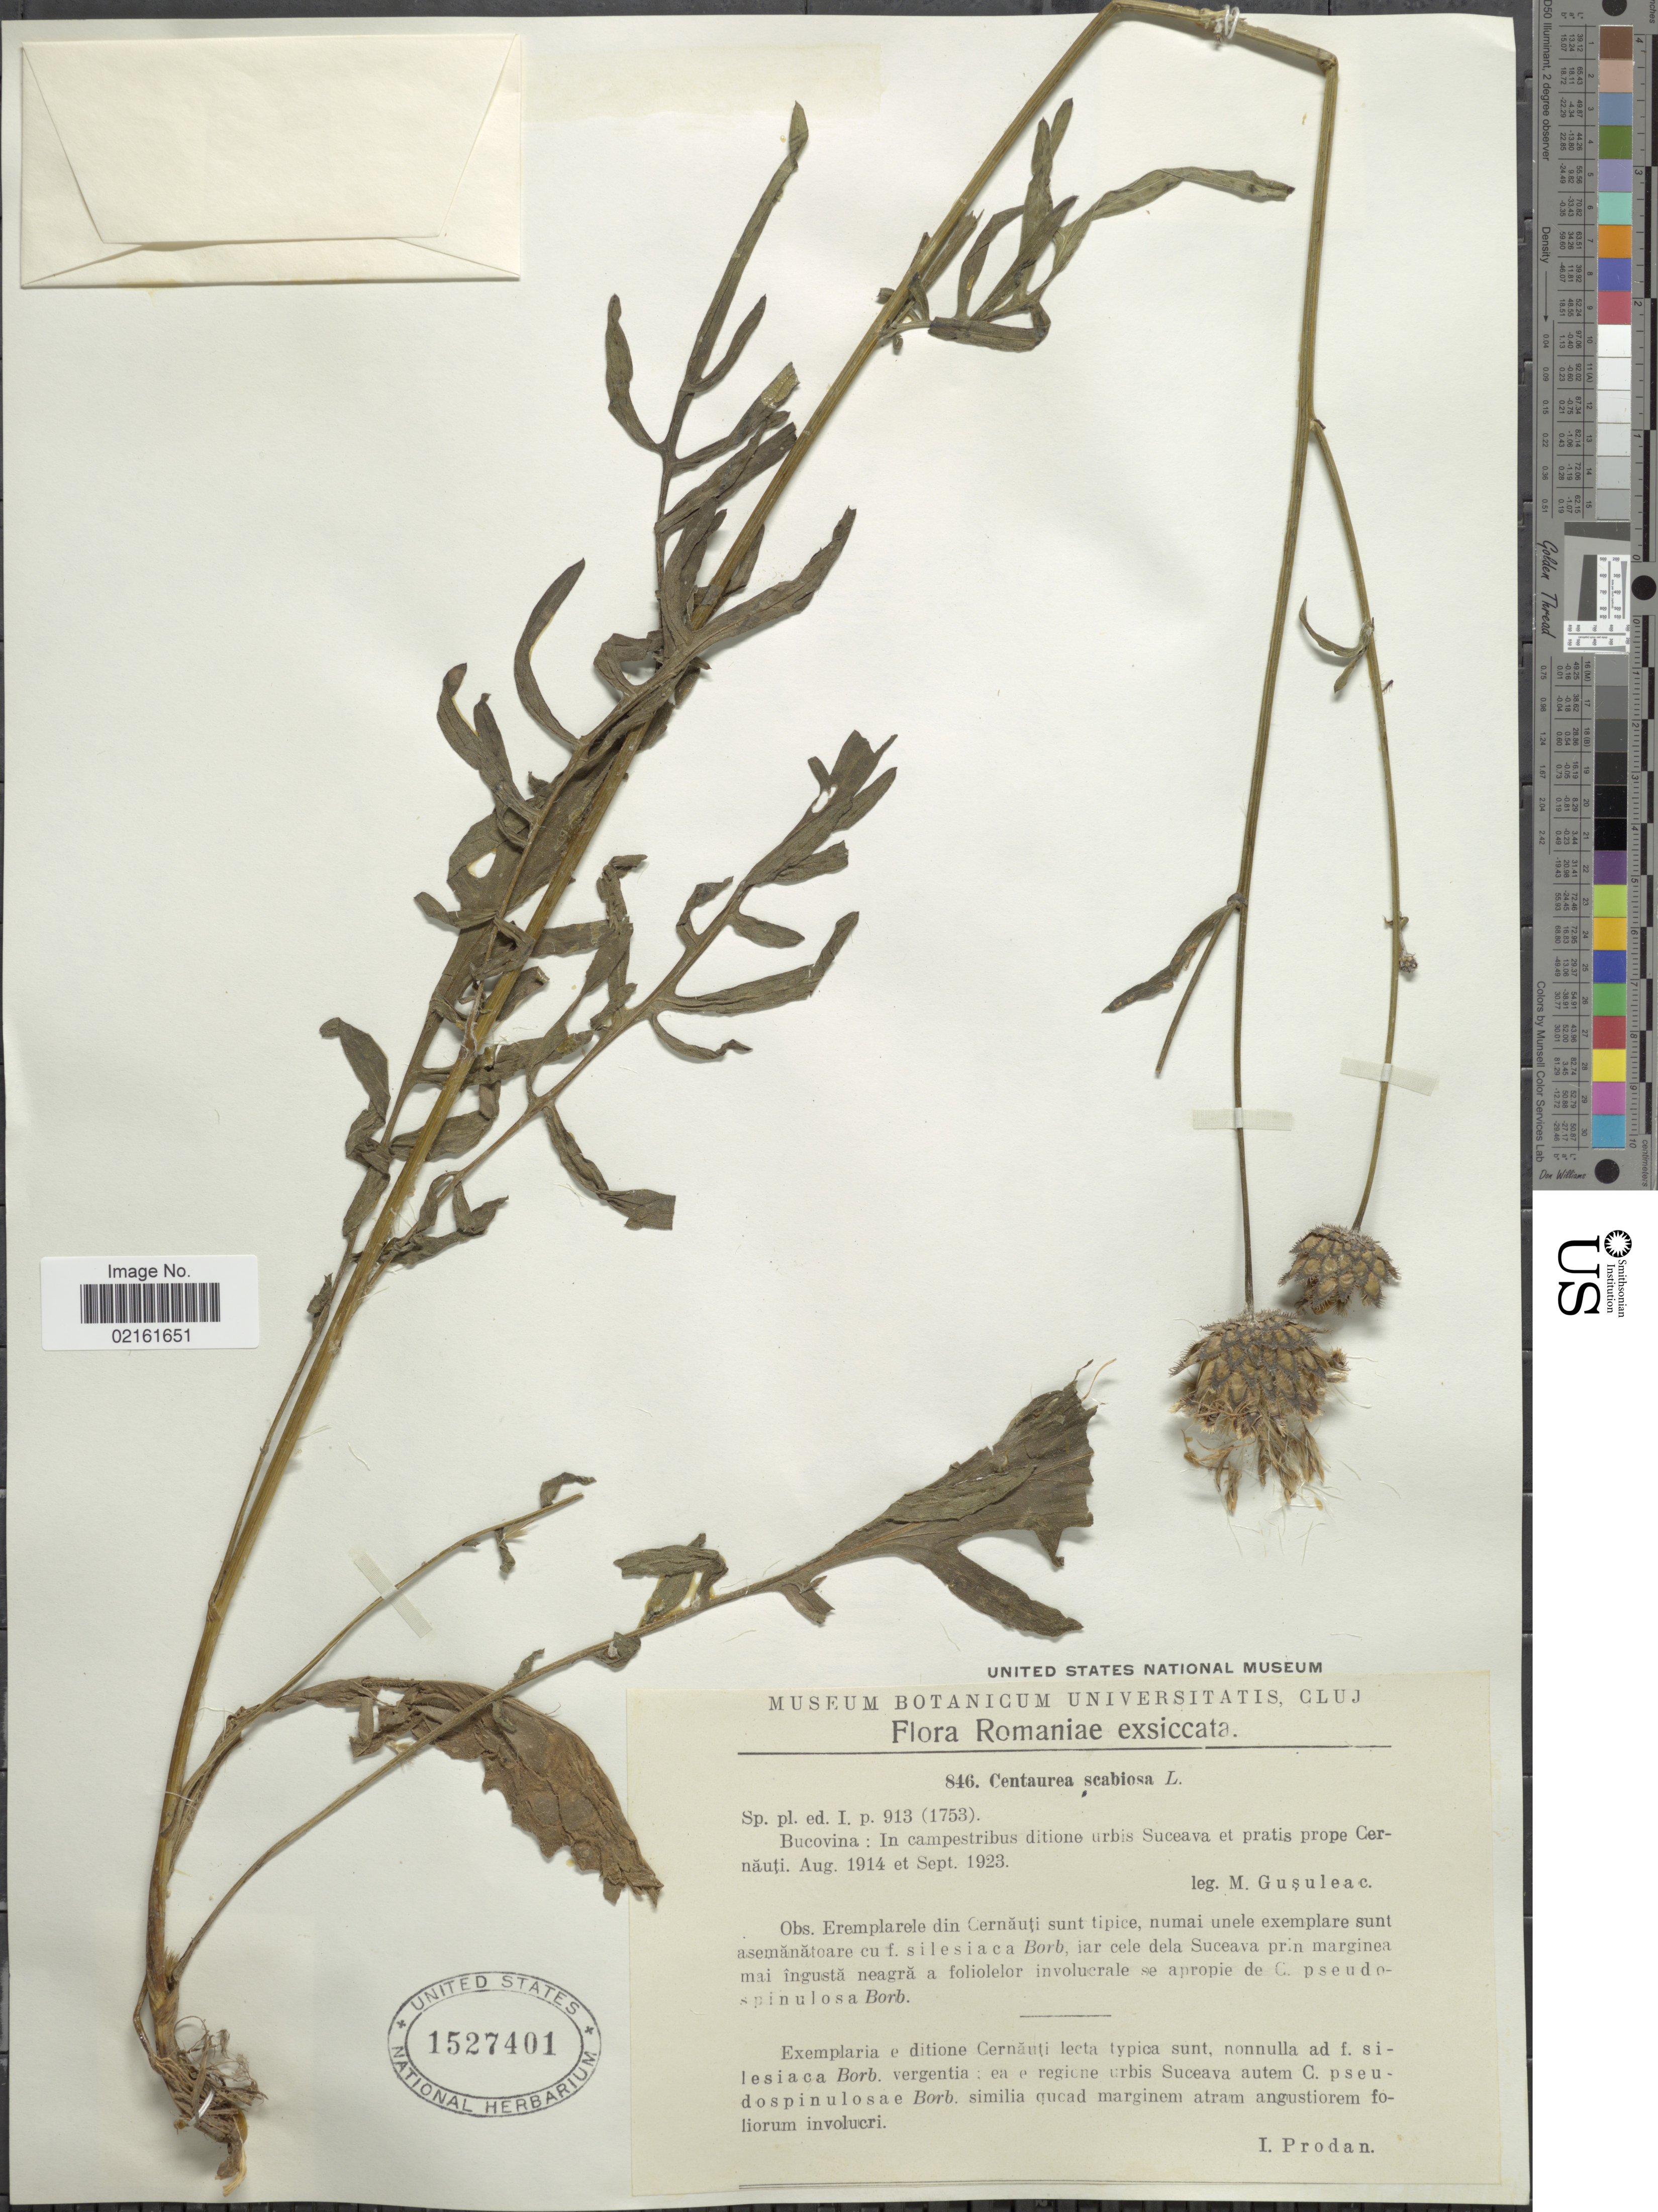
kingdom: Plantae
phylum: Tracheophyta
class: Magnoliopsida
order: Asterales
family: Asteraceae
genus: Centaurea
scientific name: Centaurea scabiosa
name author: L.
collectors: M. Gusuleac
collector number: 846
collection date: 1914-08/1923-09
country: Romania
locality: Bucovina: In campestribus ditione urbis Suceava et pratis prope Cernauti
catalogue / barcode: US 1527401